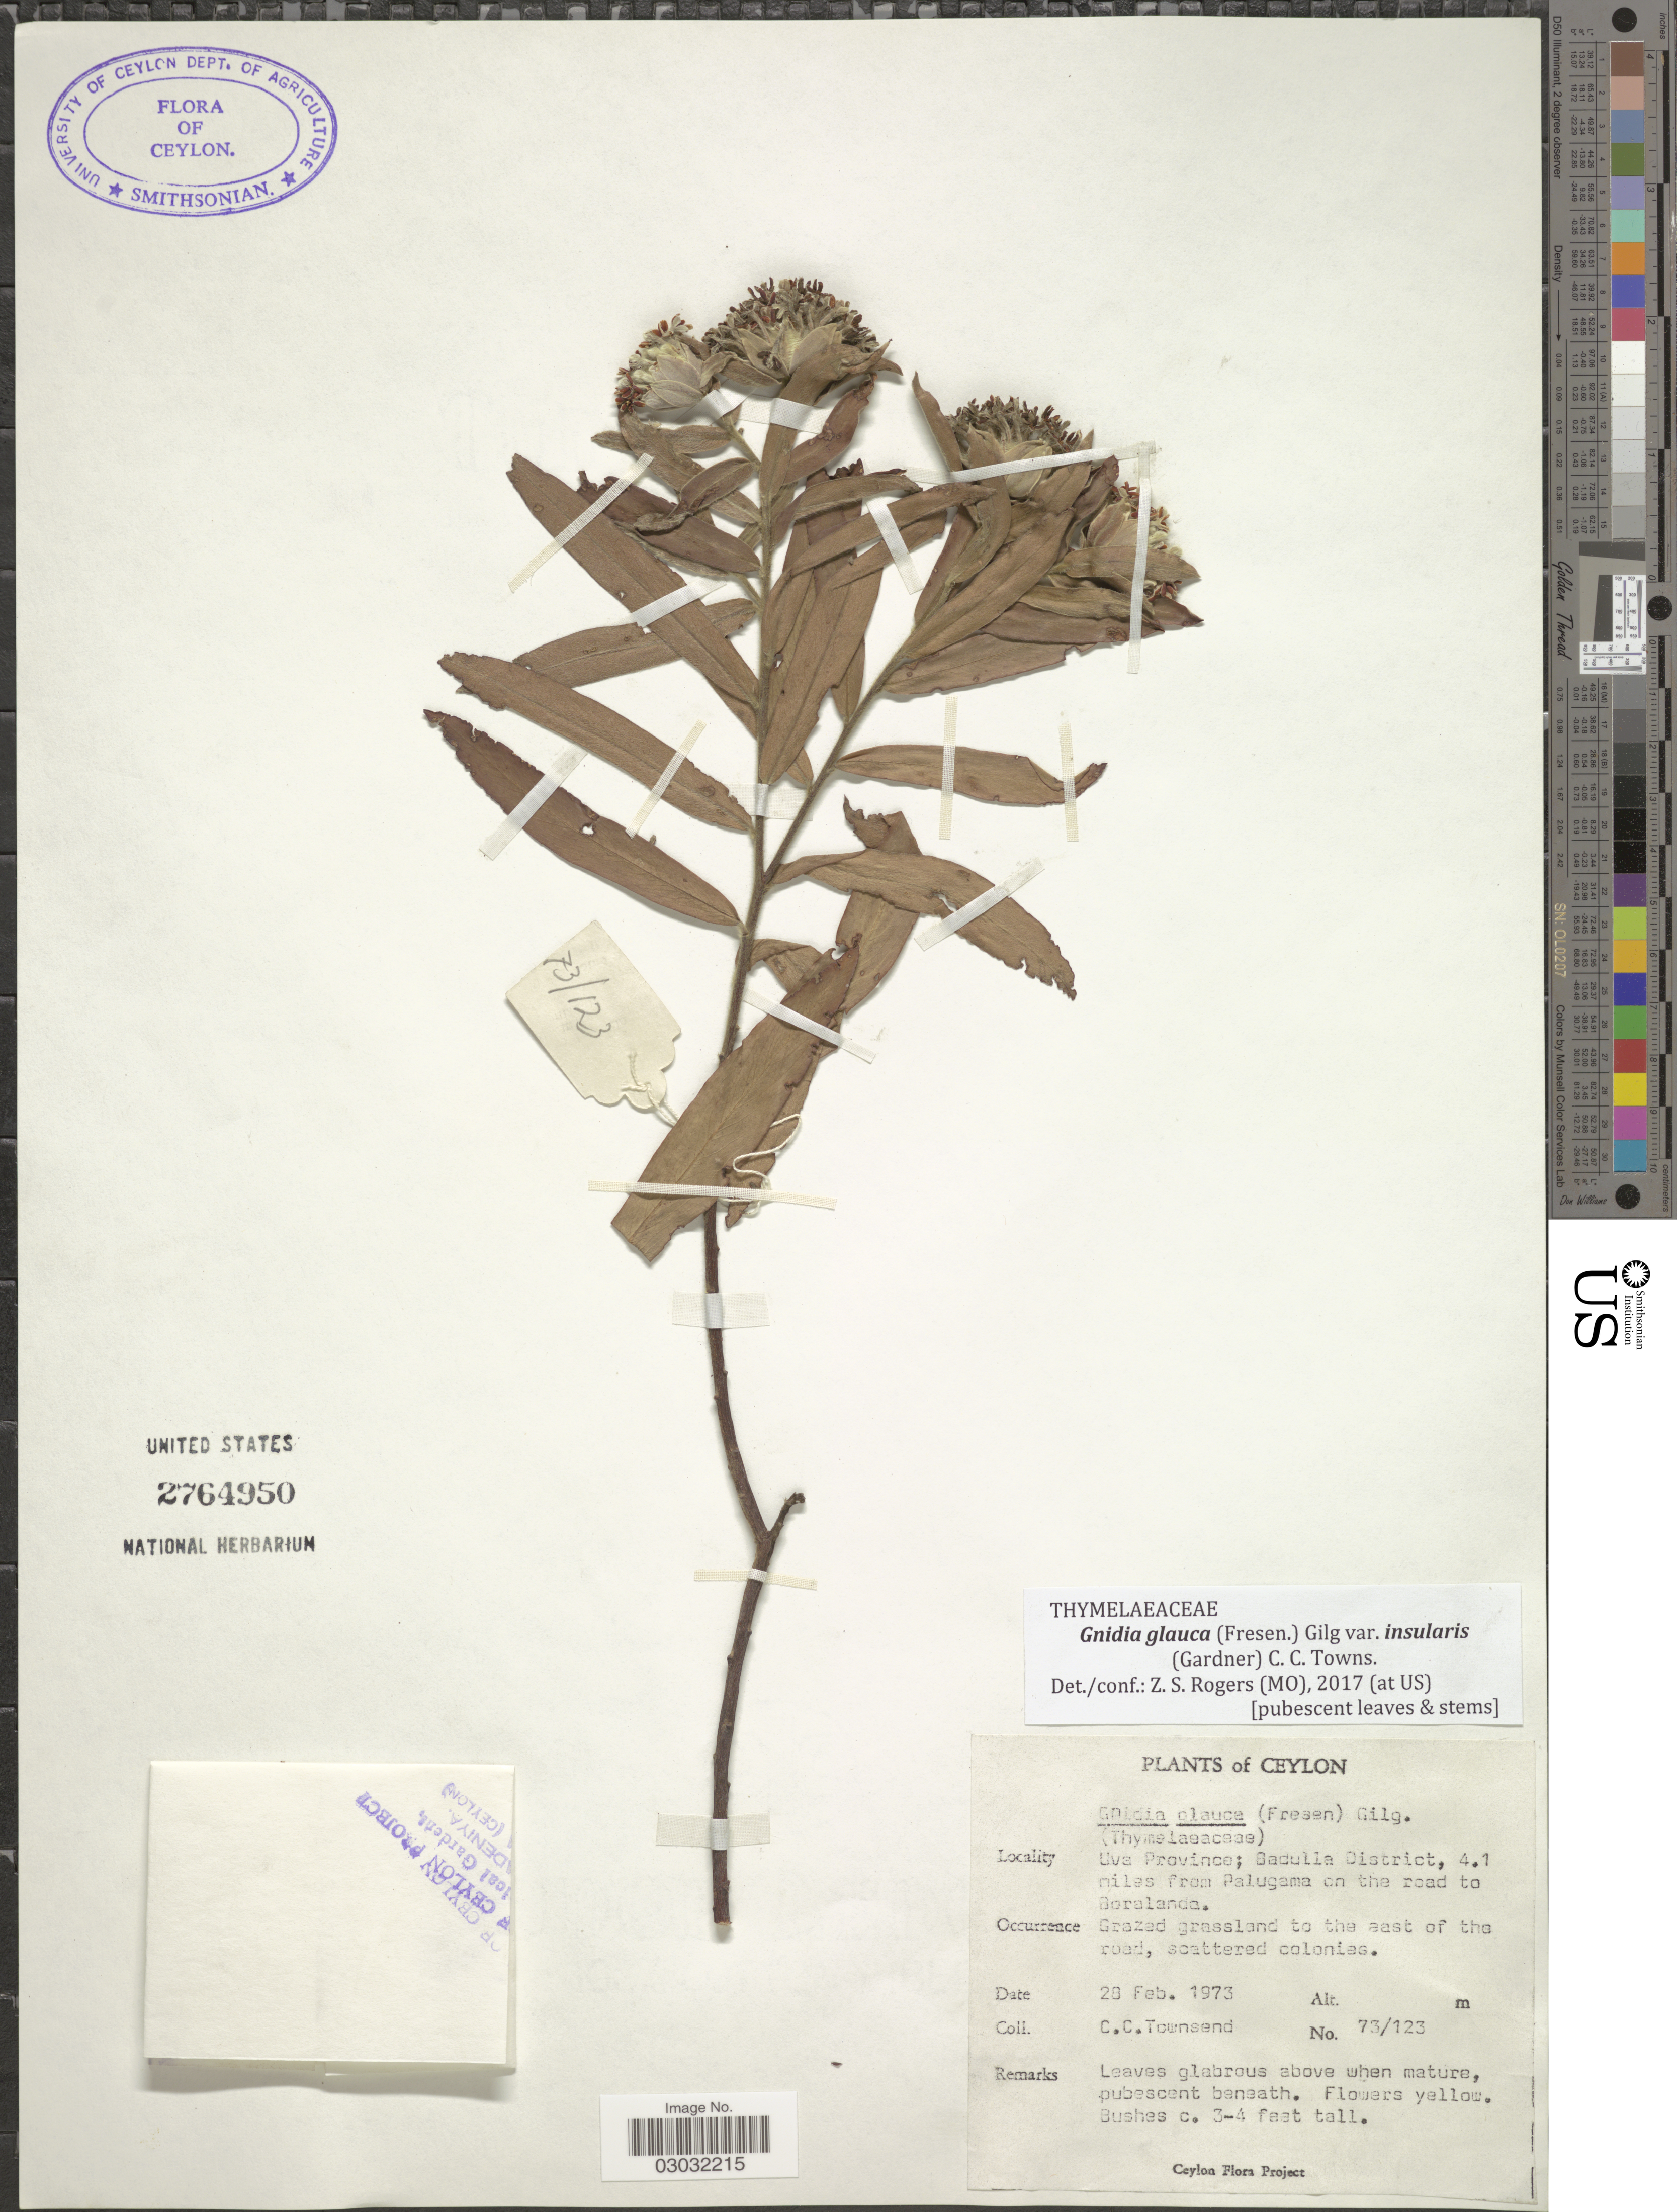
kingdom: Plantae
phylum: Tracheophyta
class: Magnoliopsida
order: Malvales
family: Thymelaeaceae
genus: Lasiosiphon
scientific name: Lasiosiphon insularis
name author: (Gardner) Meisn.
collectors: C. C. Townsend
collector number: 73/123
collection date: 1973-02-28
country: Sri Lanka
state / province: Uva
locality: Ceylon. Badulla District, 4.1 miles from Palugama on the road to Boralanda.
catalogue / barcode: US 2764950